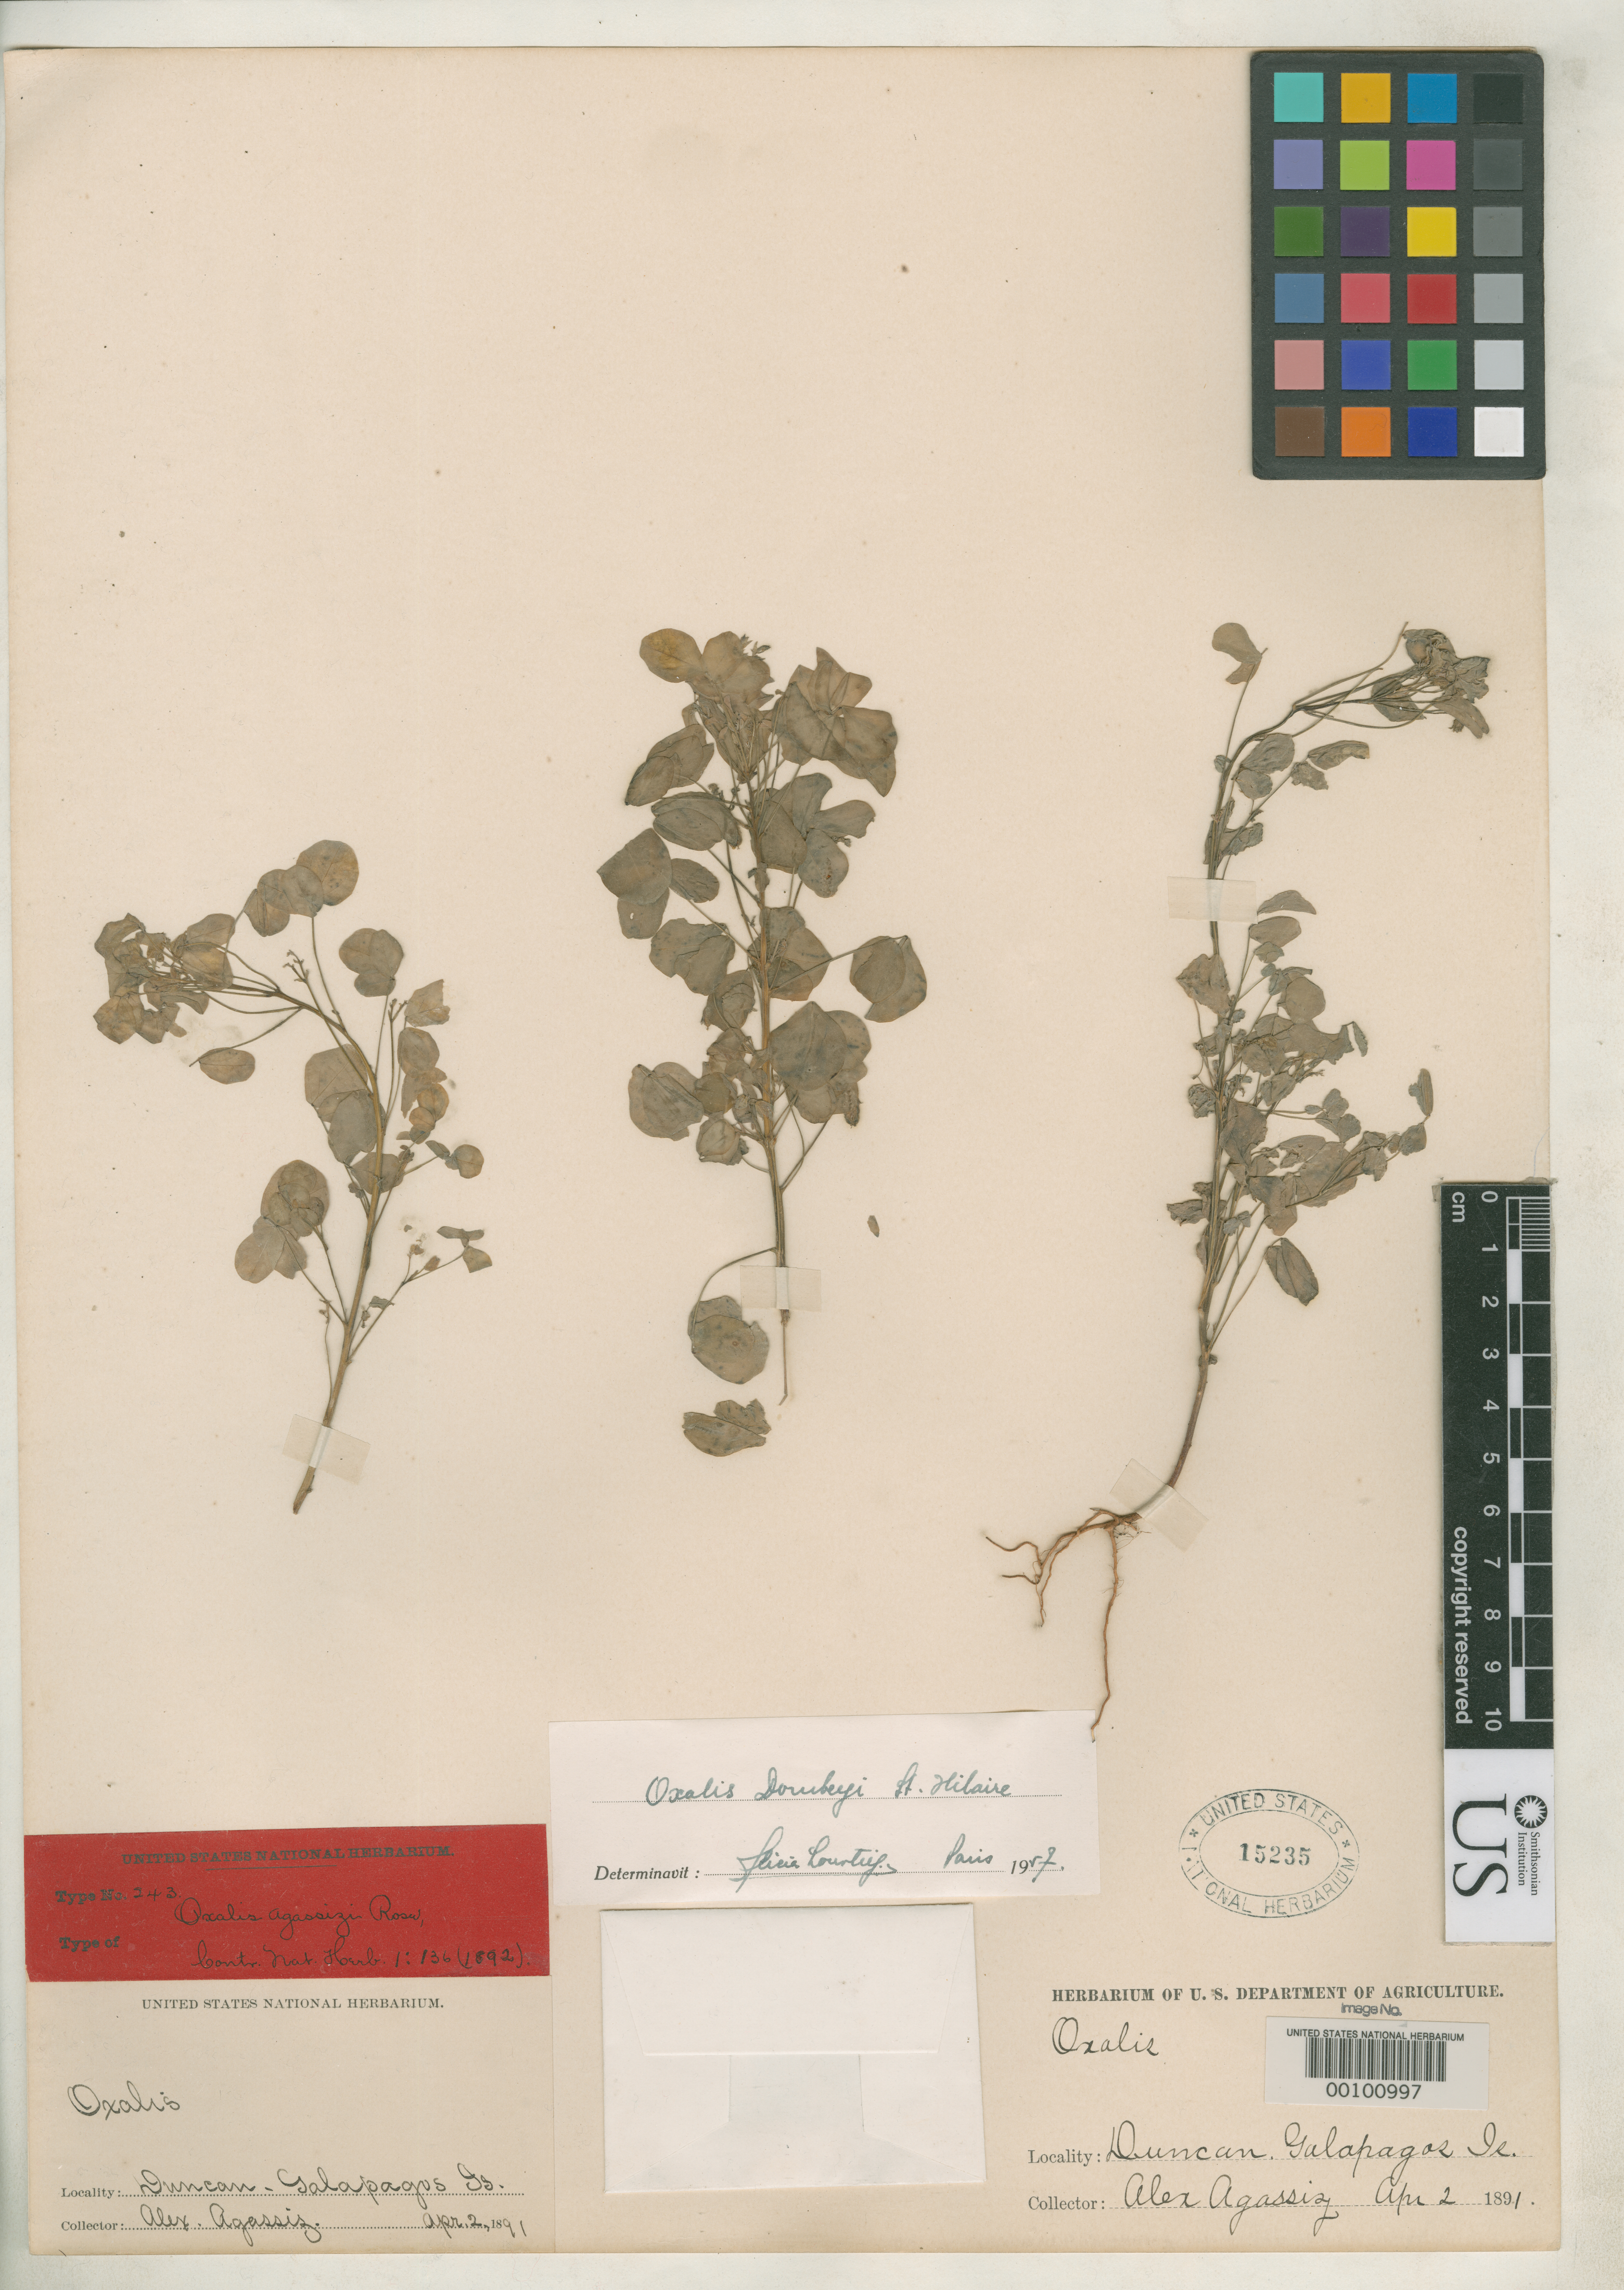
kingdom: Plantae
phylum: Tracheophyta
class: Magnoliopsida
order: Oxalidales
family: Oxalidaceae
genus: Oxalis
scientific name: Oxalis agassizi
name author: Rose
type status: Type Collection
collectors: A. E. Agassiz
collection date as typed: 02 Apr 1891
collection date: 1891-04-02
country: Ecuador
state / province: Colón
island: Pinzón [Duncan]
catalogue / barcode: US 15235